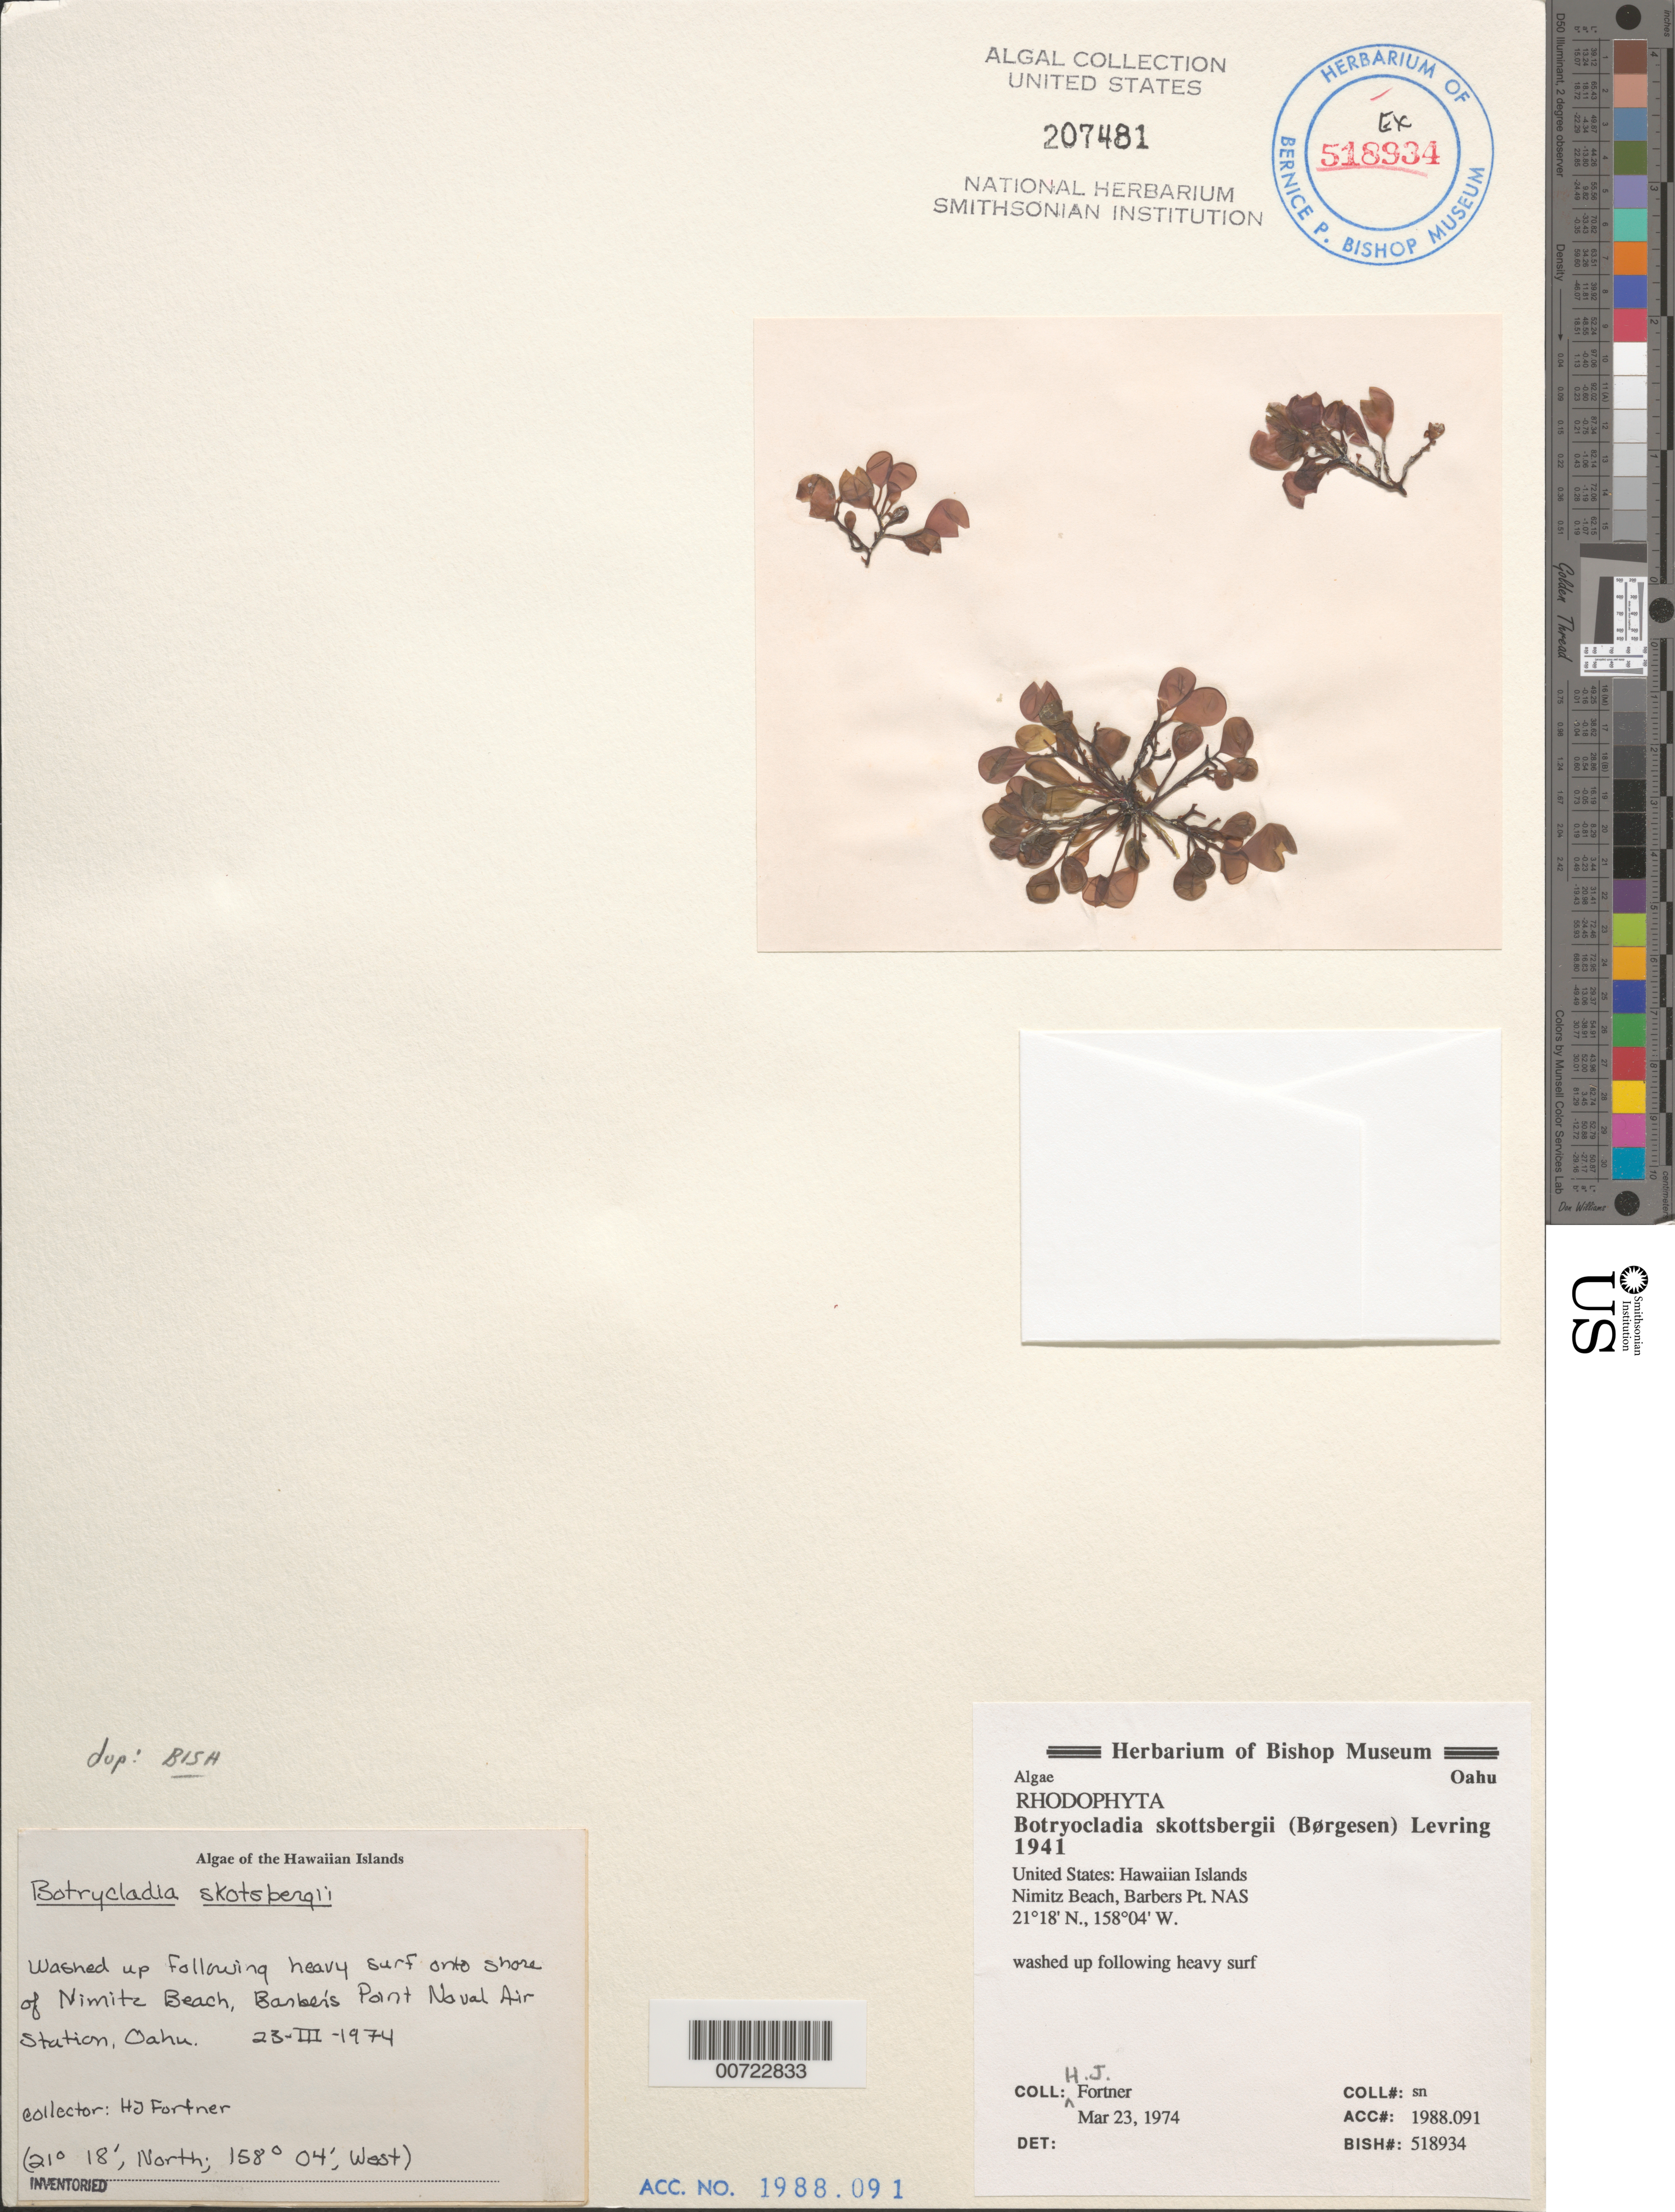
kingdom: Plantae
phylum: Rhodophyta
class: Florideophyceae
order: Rhodymeniales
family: Rhodymeniaceae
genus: Botryocladia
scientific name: Botryocladia skottsbergii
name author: (Børgesen) Levring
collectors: H. Fortner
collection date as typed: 23 Mar 1974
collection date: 1974-03-23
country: United States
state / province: Hawaii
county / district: Honolulu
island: Oahu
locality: Nimitz Beach, Barbers Point (Barber's Point) Naval Air Station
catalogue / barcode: US 207481